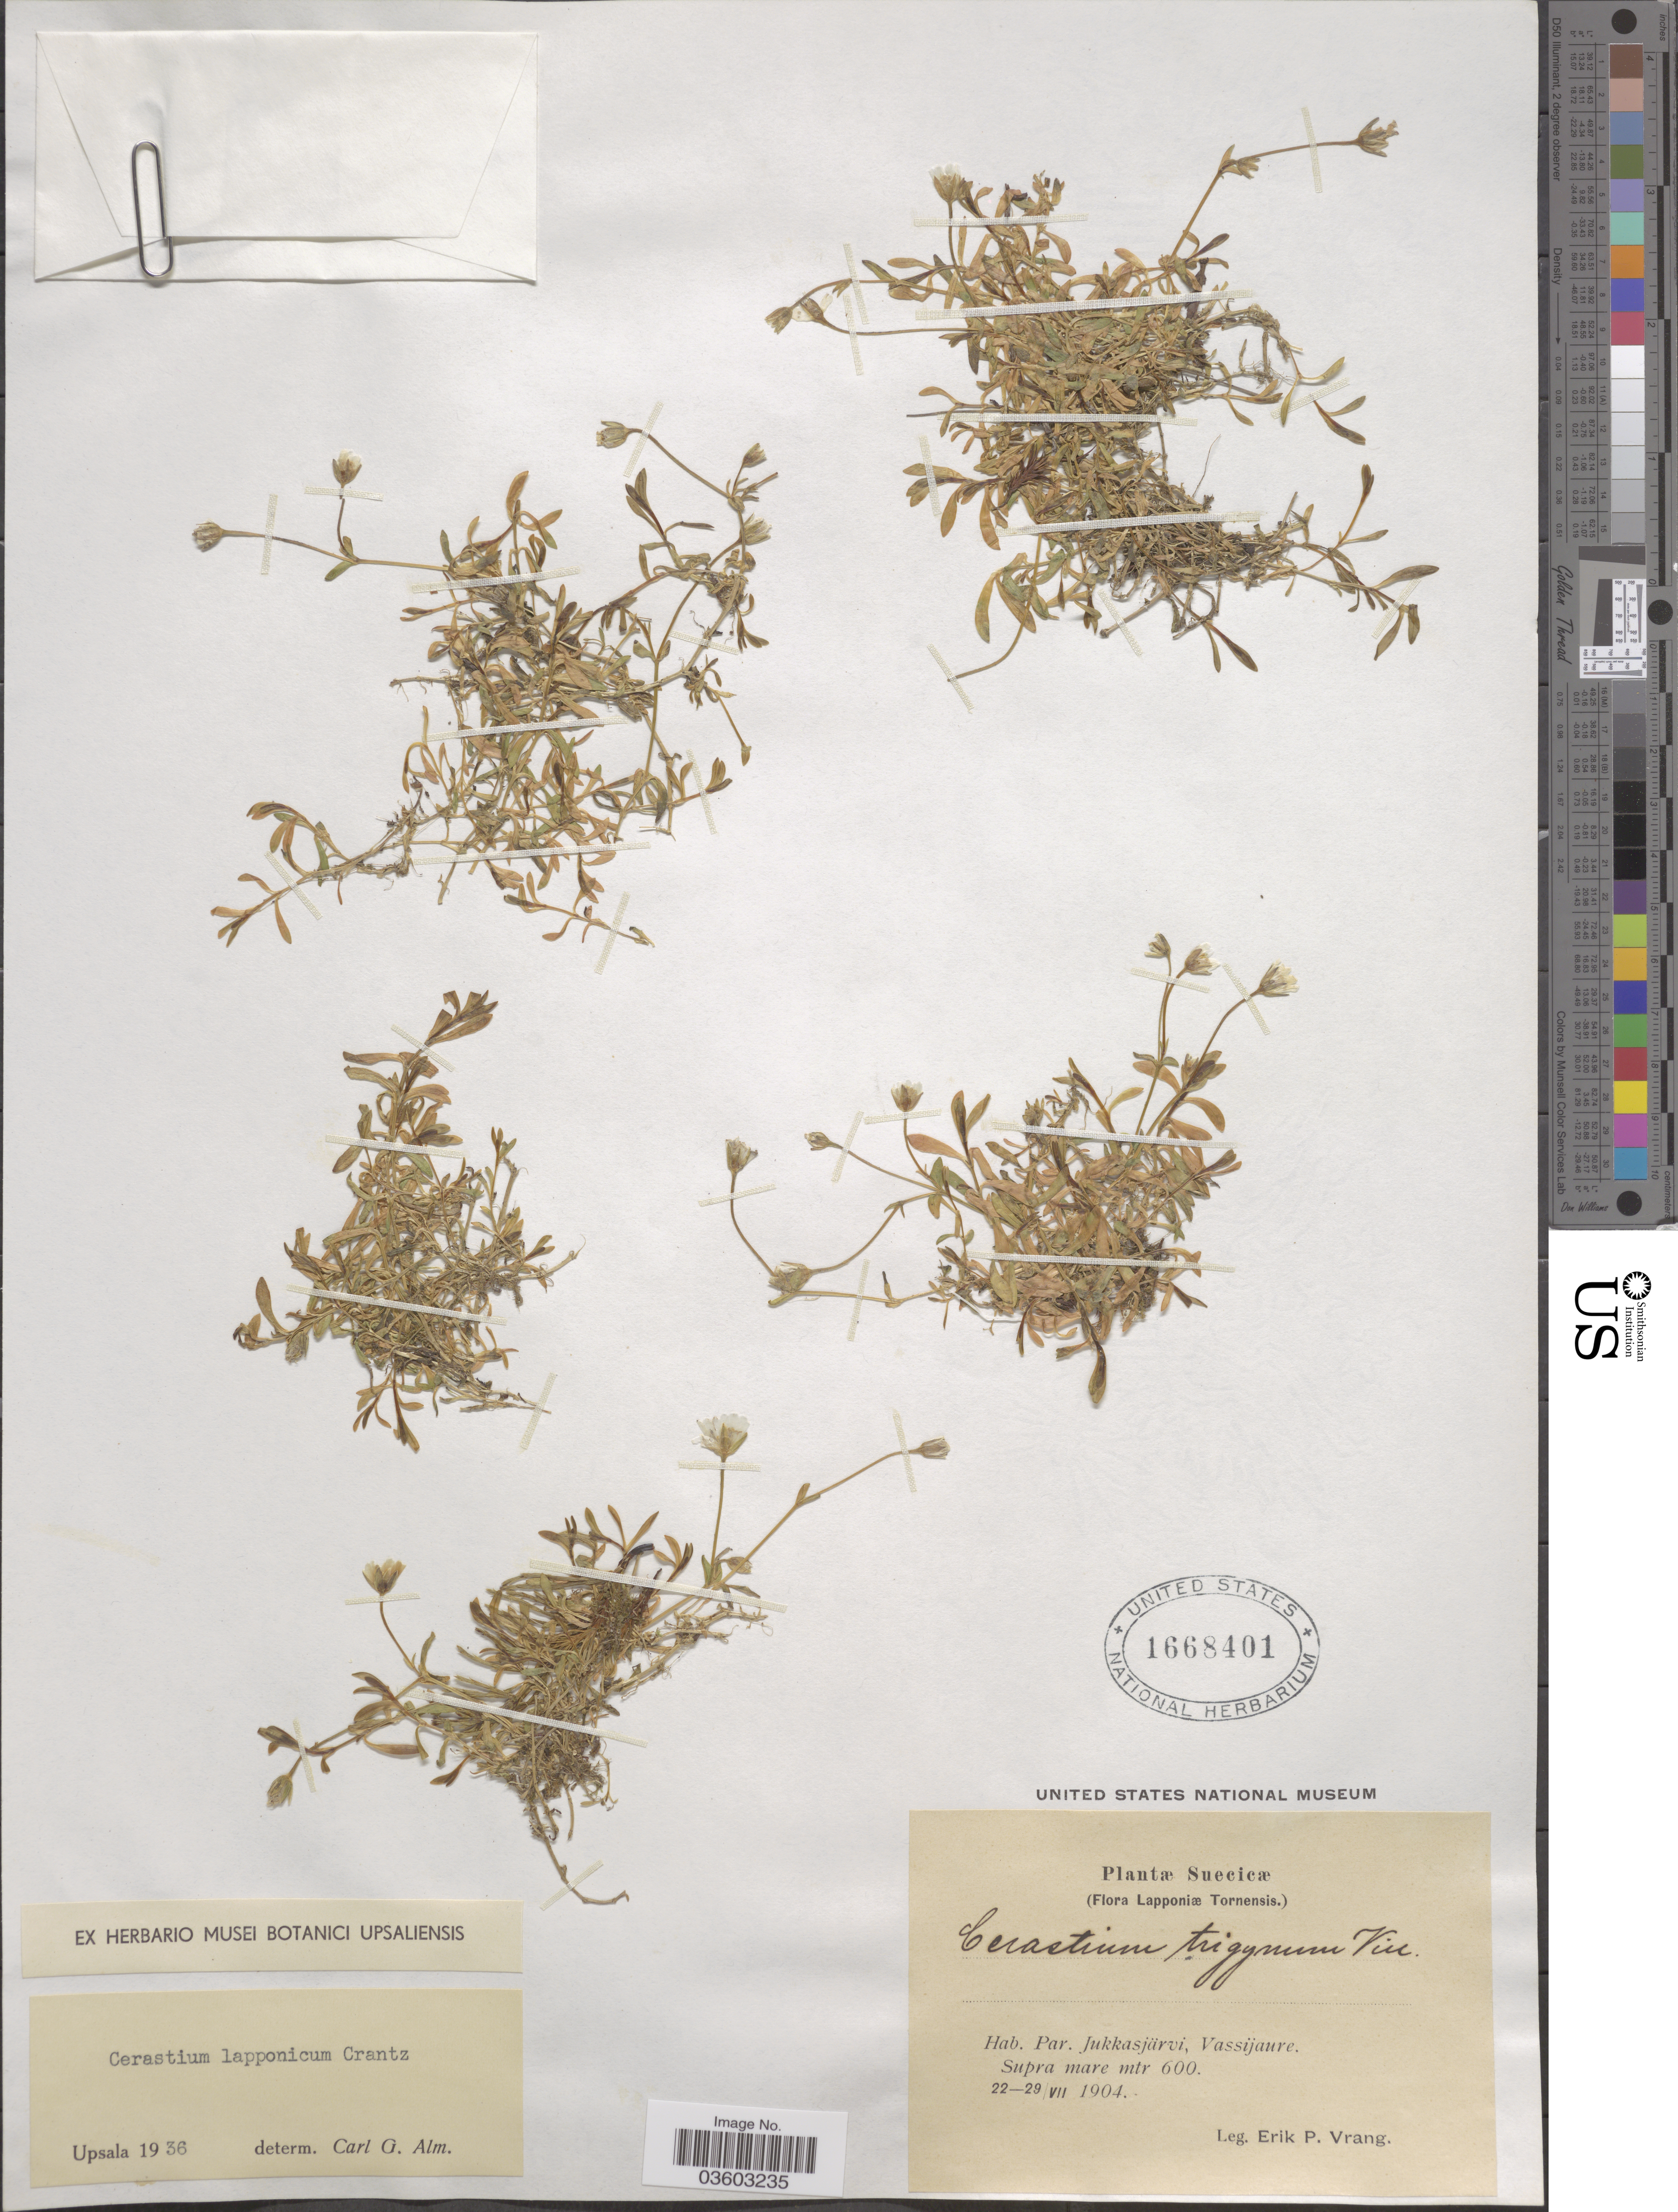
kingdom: Plantae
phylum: Tracheophyta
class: Magnoliopsida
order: Caryophyllales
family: Caryophyllaceae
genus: Dichodon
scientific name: Dichodon cerastoides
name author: (L.) Rchb.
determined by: U.S. National Herbarium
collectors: E. Vrang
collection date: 1904-07-22/1904-07-29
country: Sweden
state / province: Norrbotten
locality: Suecicæ. (Lapponiæ Tornensis.). Par. Jukkasjärvi, Vassijaure.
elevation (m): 600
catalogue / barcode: US 1668401